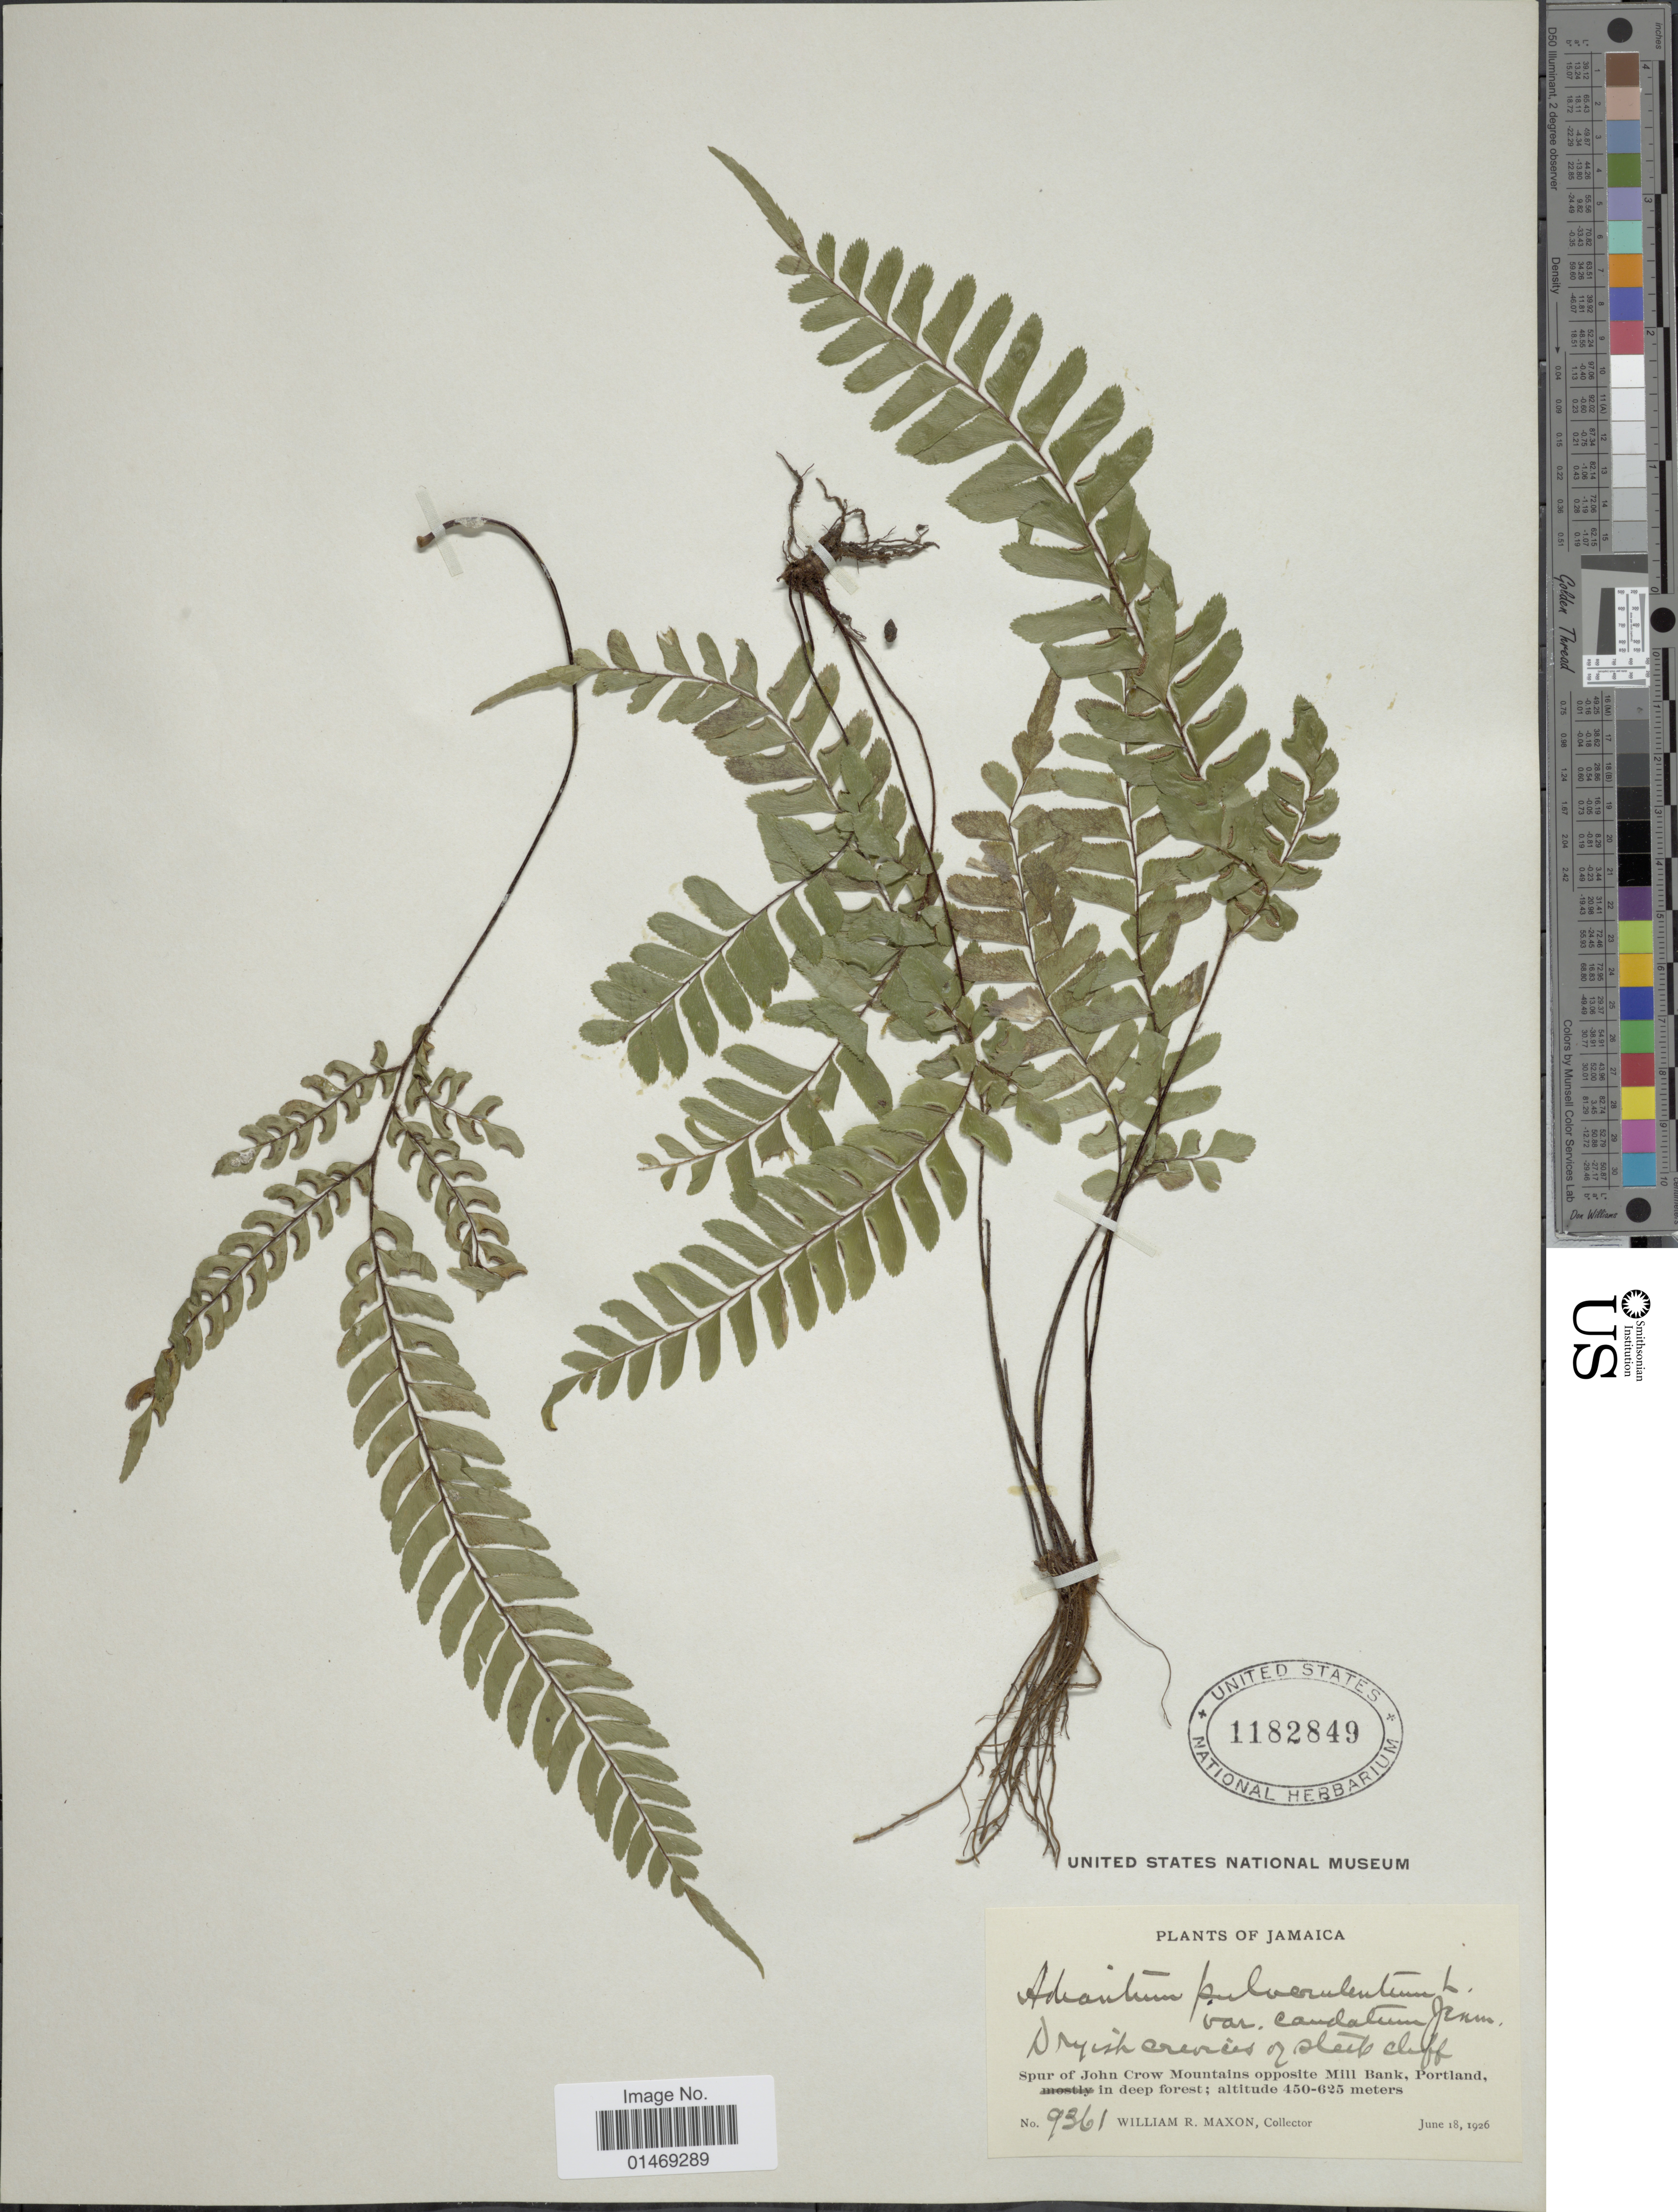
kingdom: Plantae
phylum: Tracheophyta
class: Polypodiopsida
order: Polypodiales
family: Pteridaceae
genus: Adiantum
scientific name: Adiantum pulverulentum var. caudatum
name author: Jenman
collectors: W. R. Maxon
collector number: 9361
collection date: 1926-06-18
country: Jamaica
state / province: Portland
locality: Spur of john Crow mountains opposite Mill Bank, Portland, in deep forest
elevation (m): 450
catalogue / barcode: US 1182849